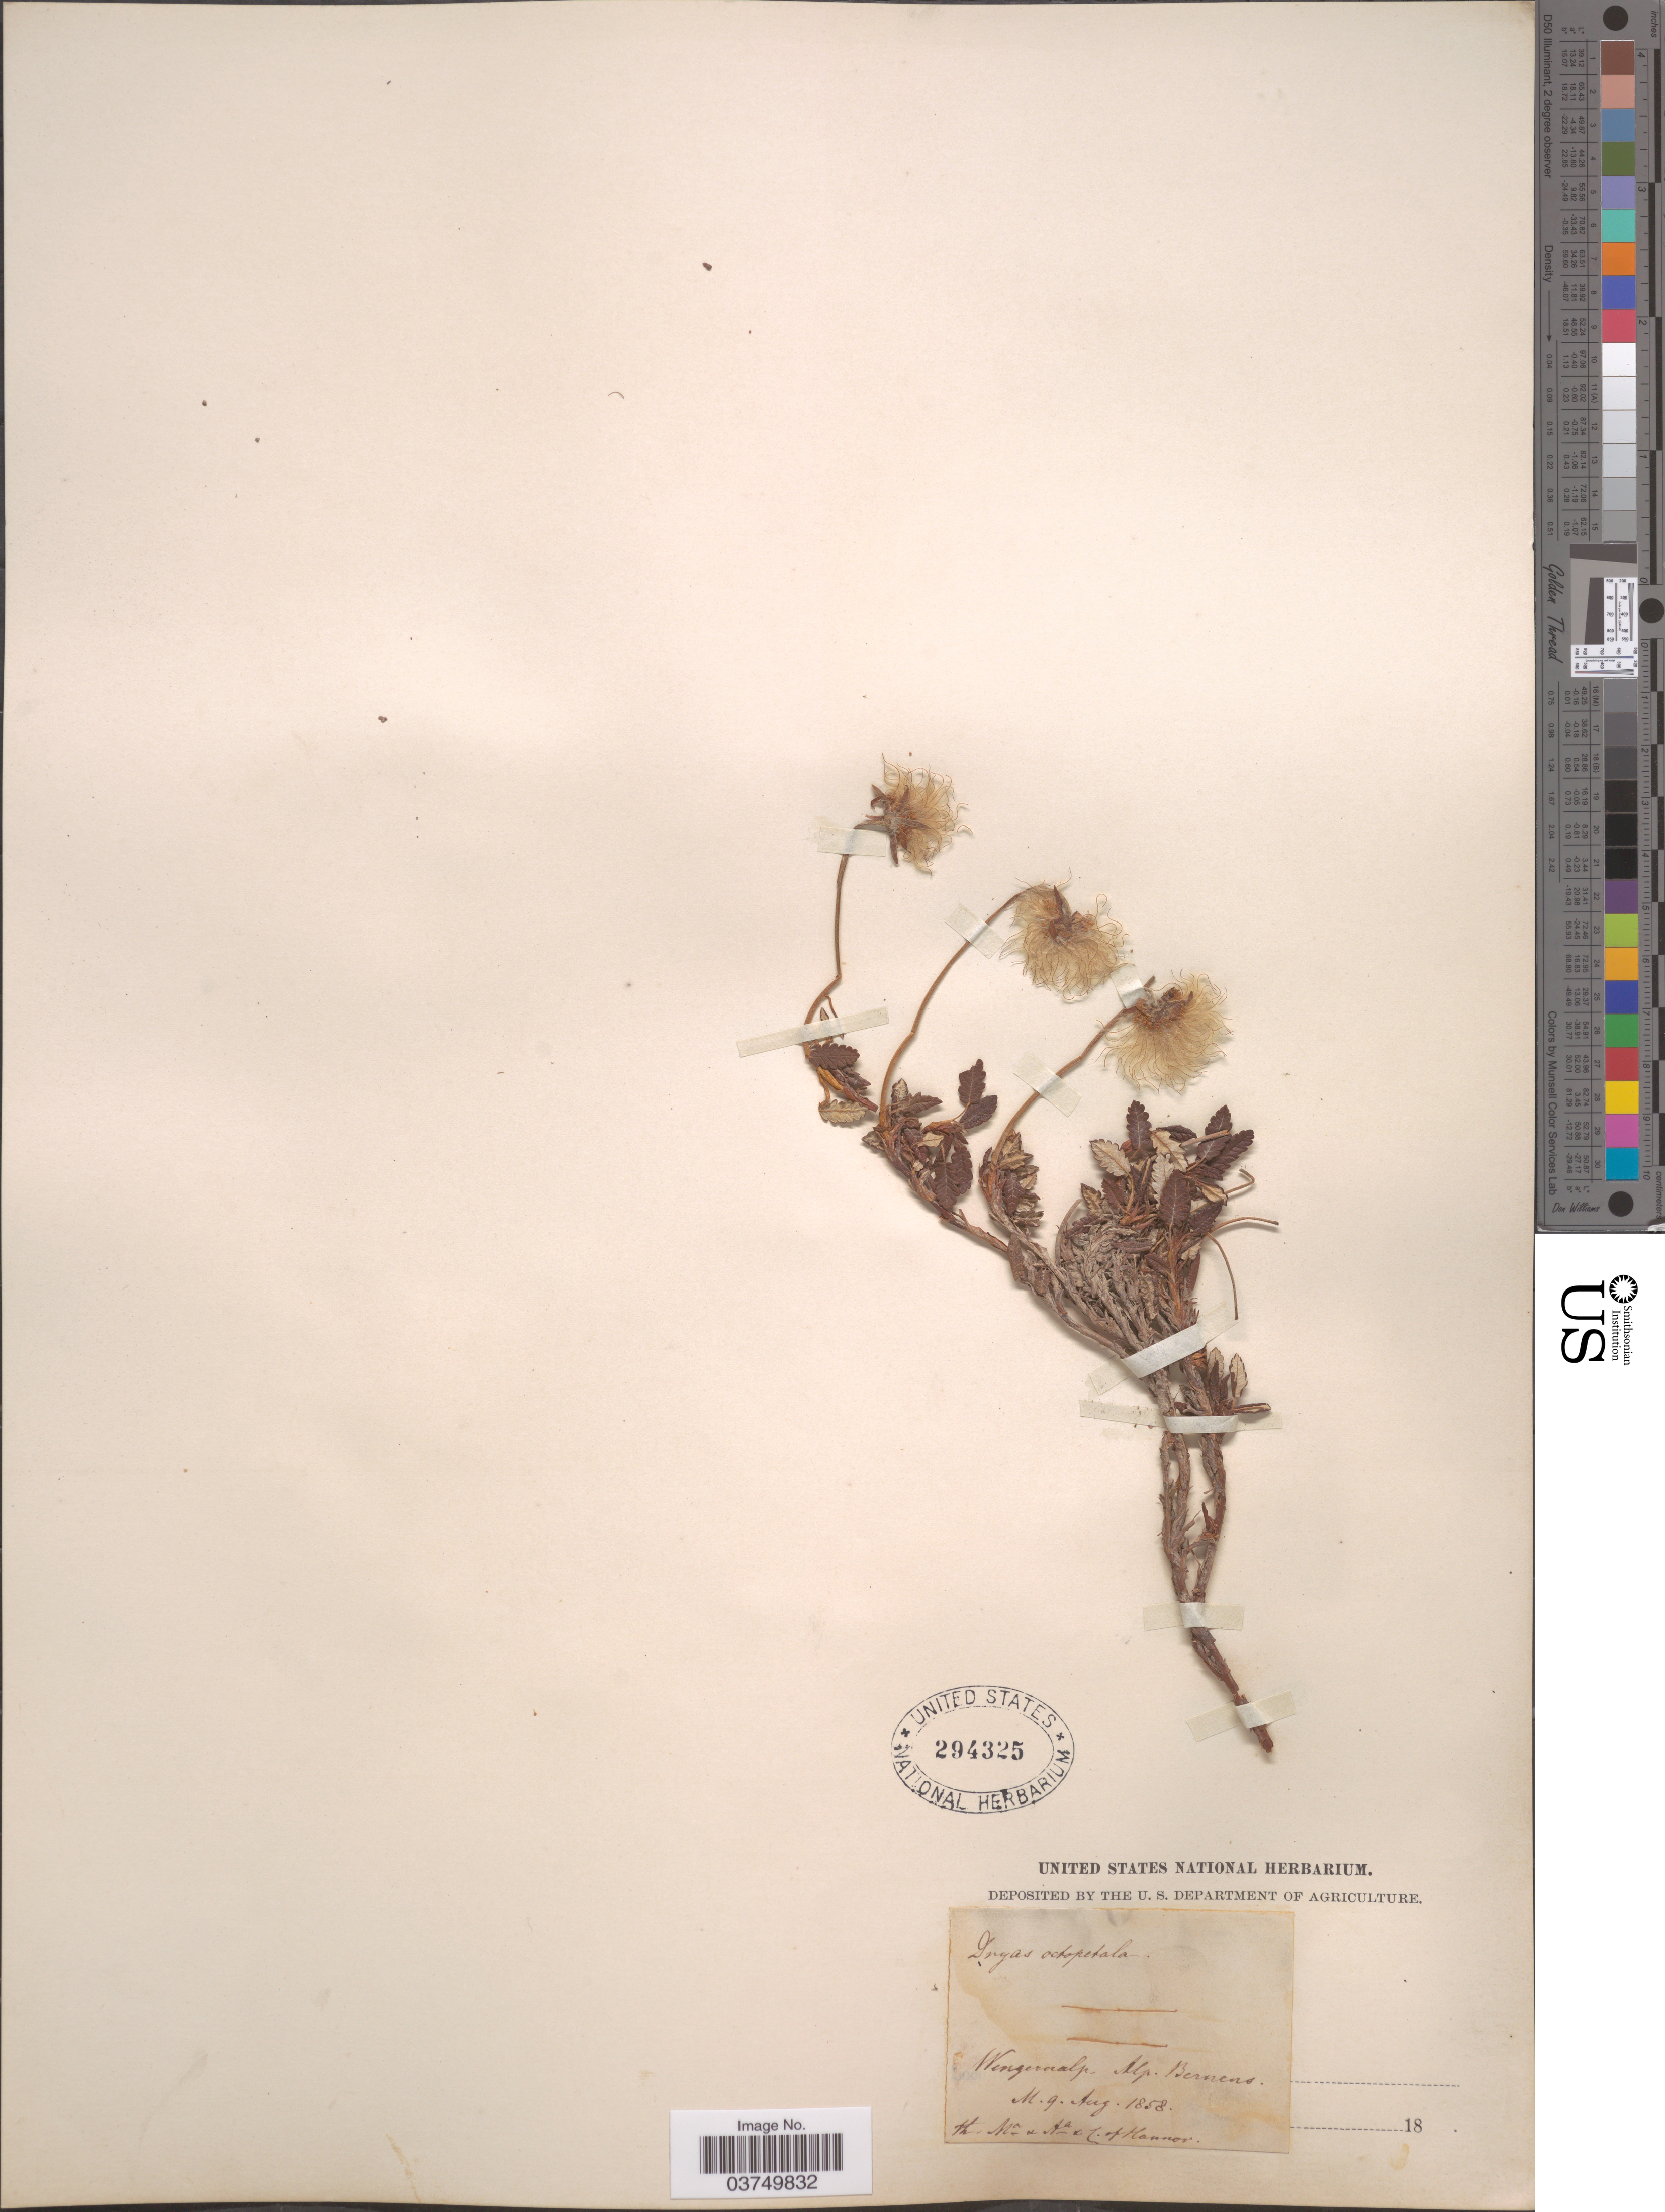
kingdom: Plantae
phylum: Tracheophyta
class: Magnoliopsida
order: Rosales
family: Rosaceae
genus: Dryas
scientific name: Dryas octopetala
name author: L.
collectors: Collector illegible, Collector illegible & Collector illegible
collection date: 1858-08-09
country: Switzerland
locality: Wengernalp, Alp. Bernens.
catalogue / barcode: US 294325